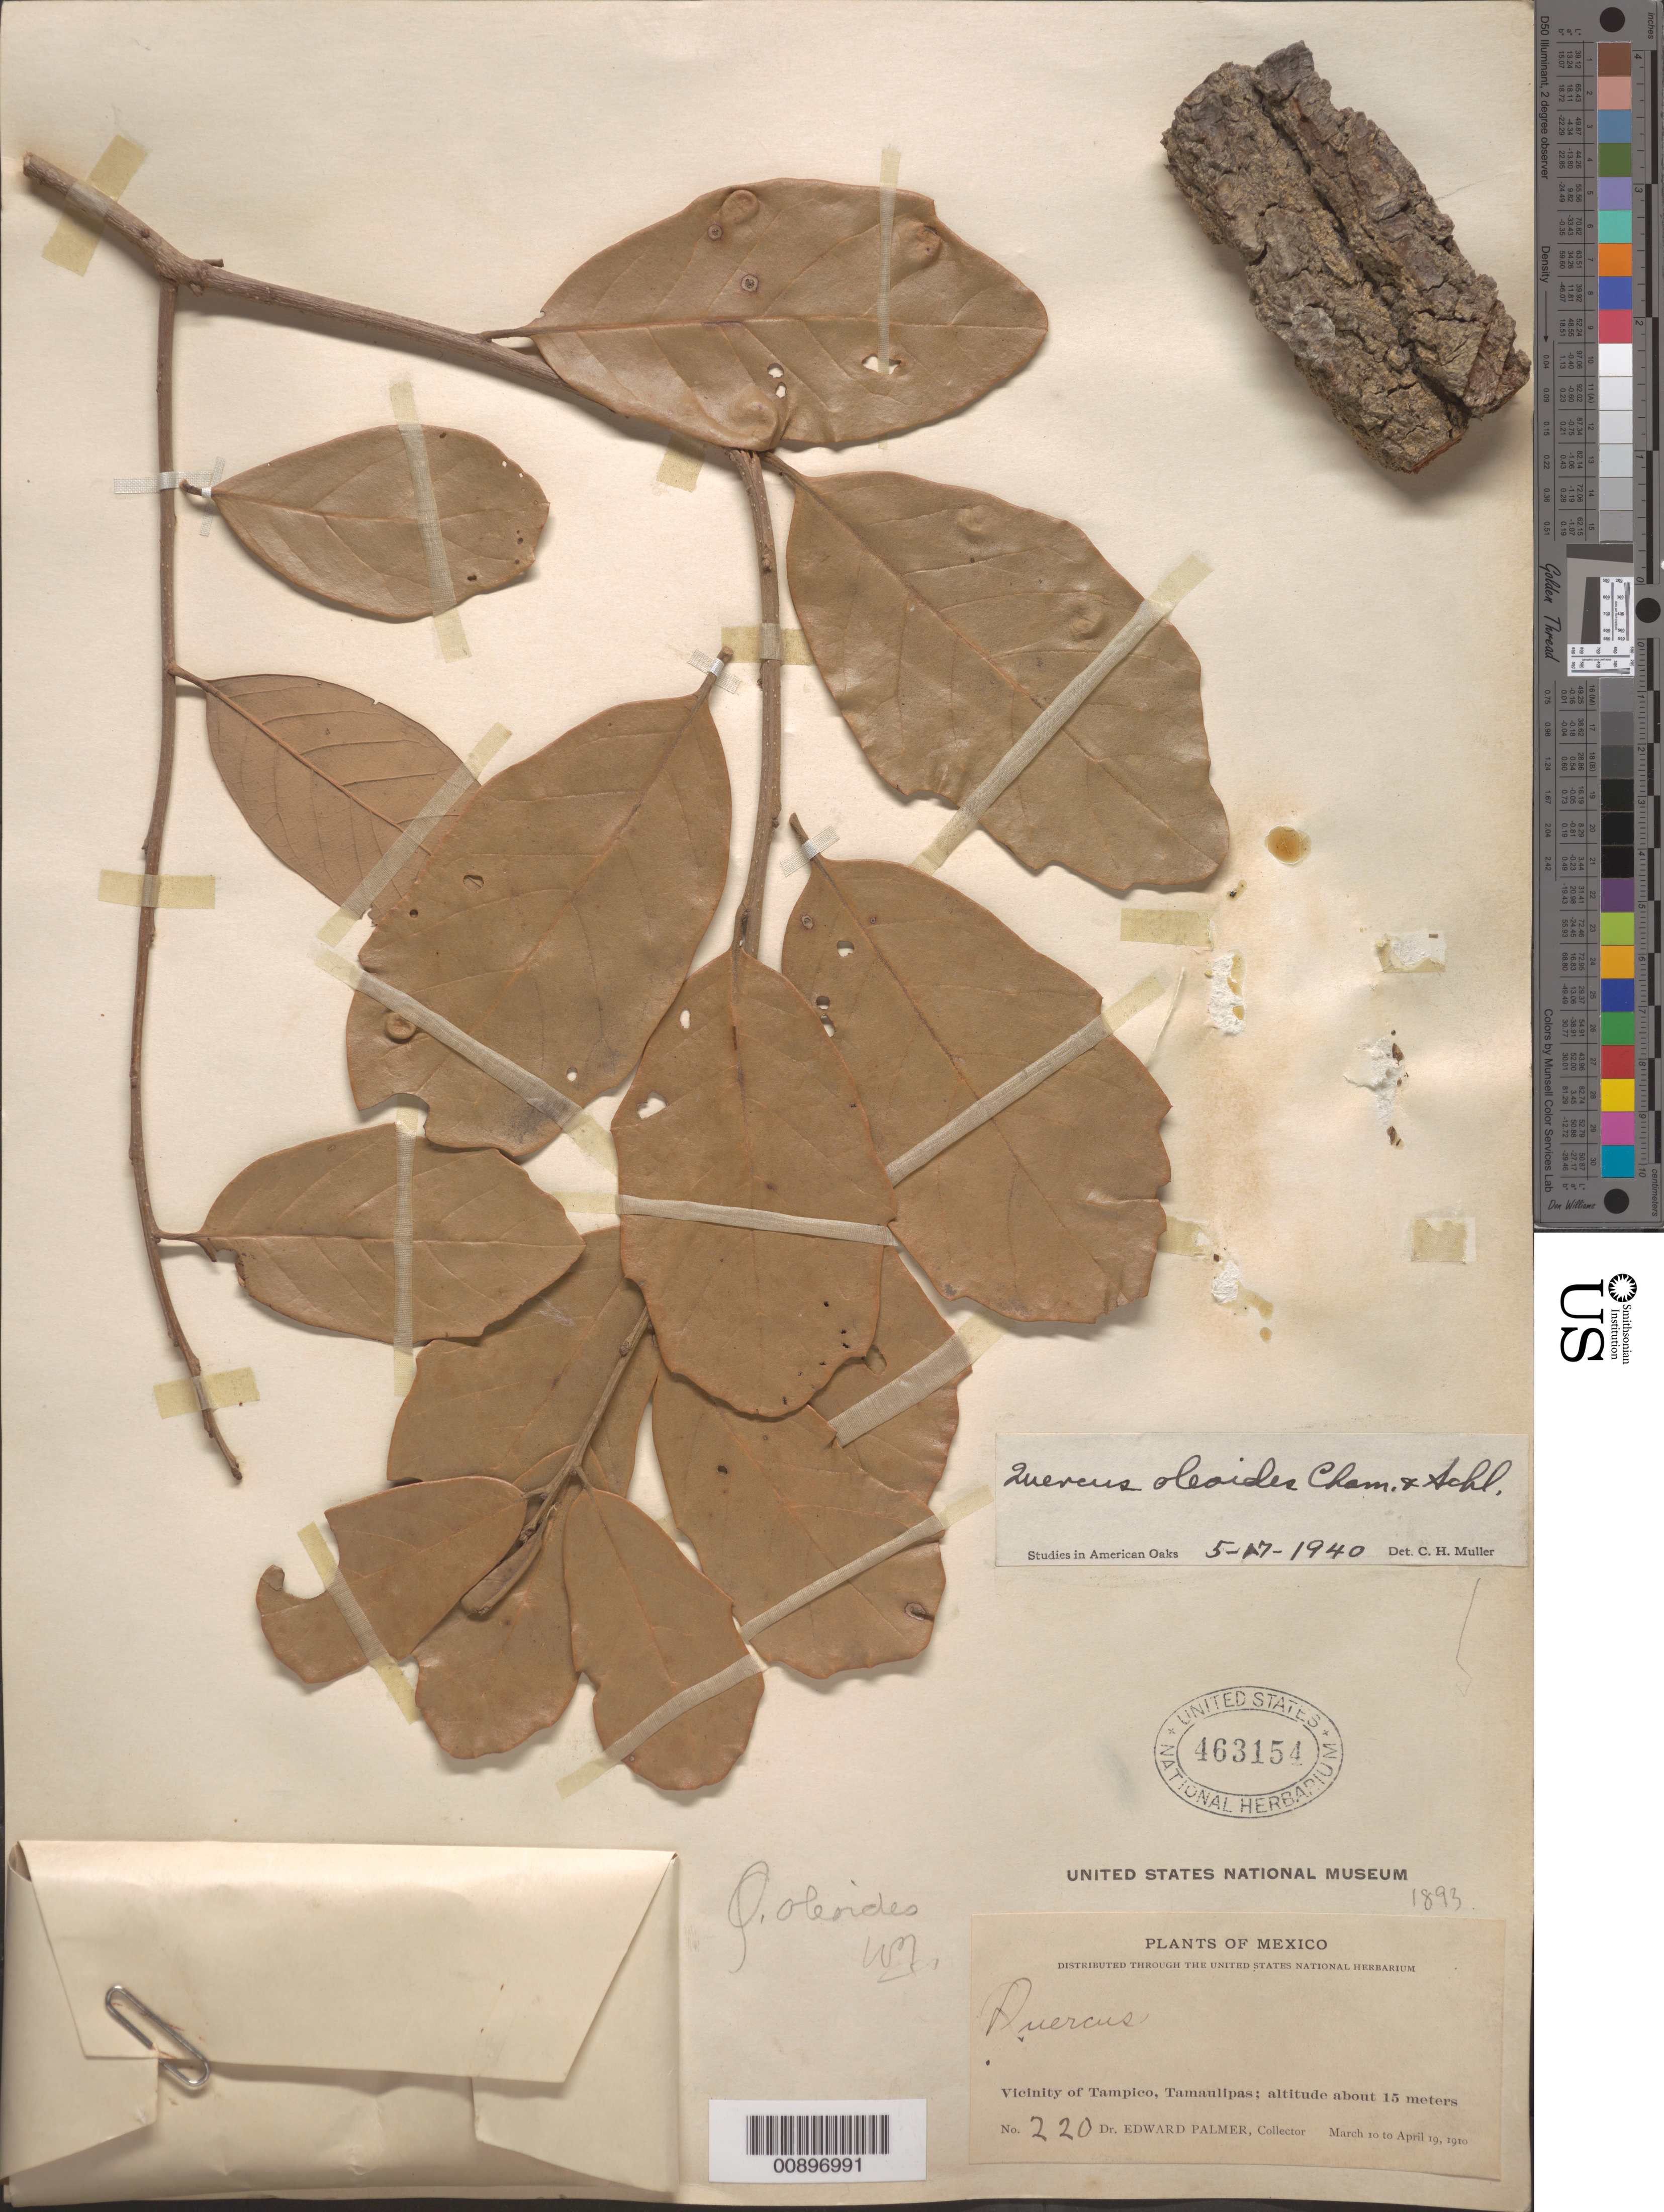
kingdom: Plantae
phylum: Tracheophyta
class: Magnoliopsida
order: Fagales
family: Fagaceae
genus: Quercus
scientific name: Quercus oleoides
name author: Schltdl. & Cham.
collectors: E. Palmer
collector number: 220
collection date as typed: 10 Mar 1910 to 19 Apr 1910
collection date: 1910-03-10/1910-04-19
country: Mexico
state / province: Tamaulipas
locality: Vicinity of Tampico, Tamaulipas.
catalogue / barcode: US 463154